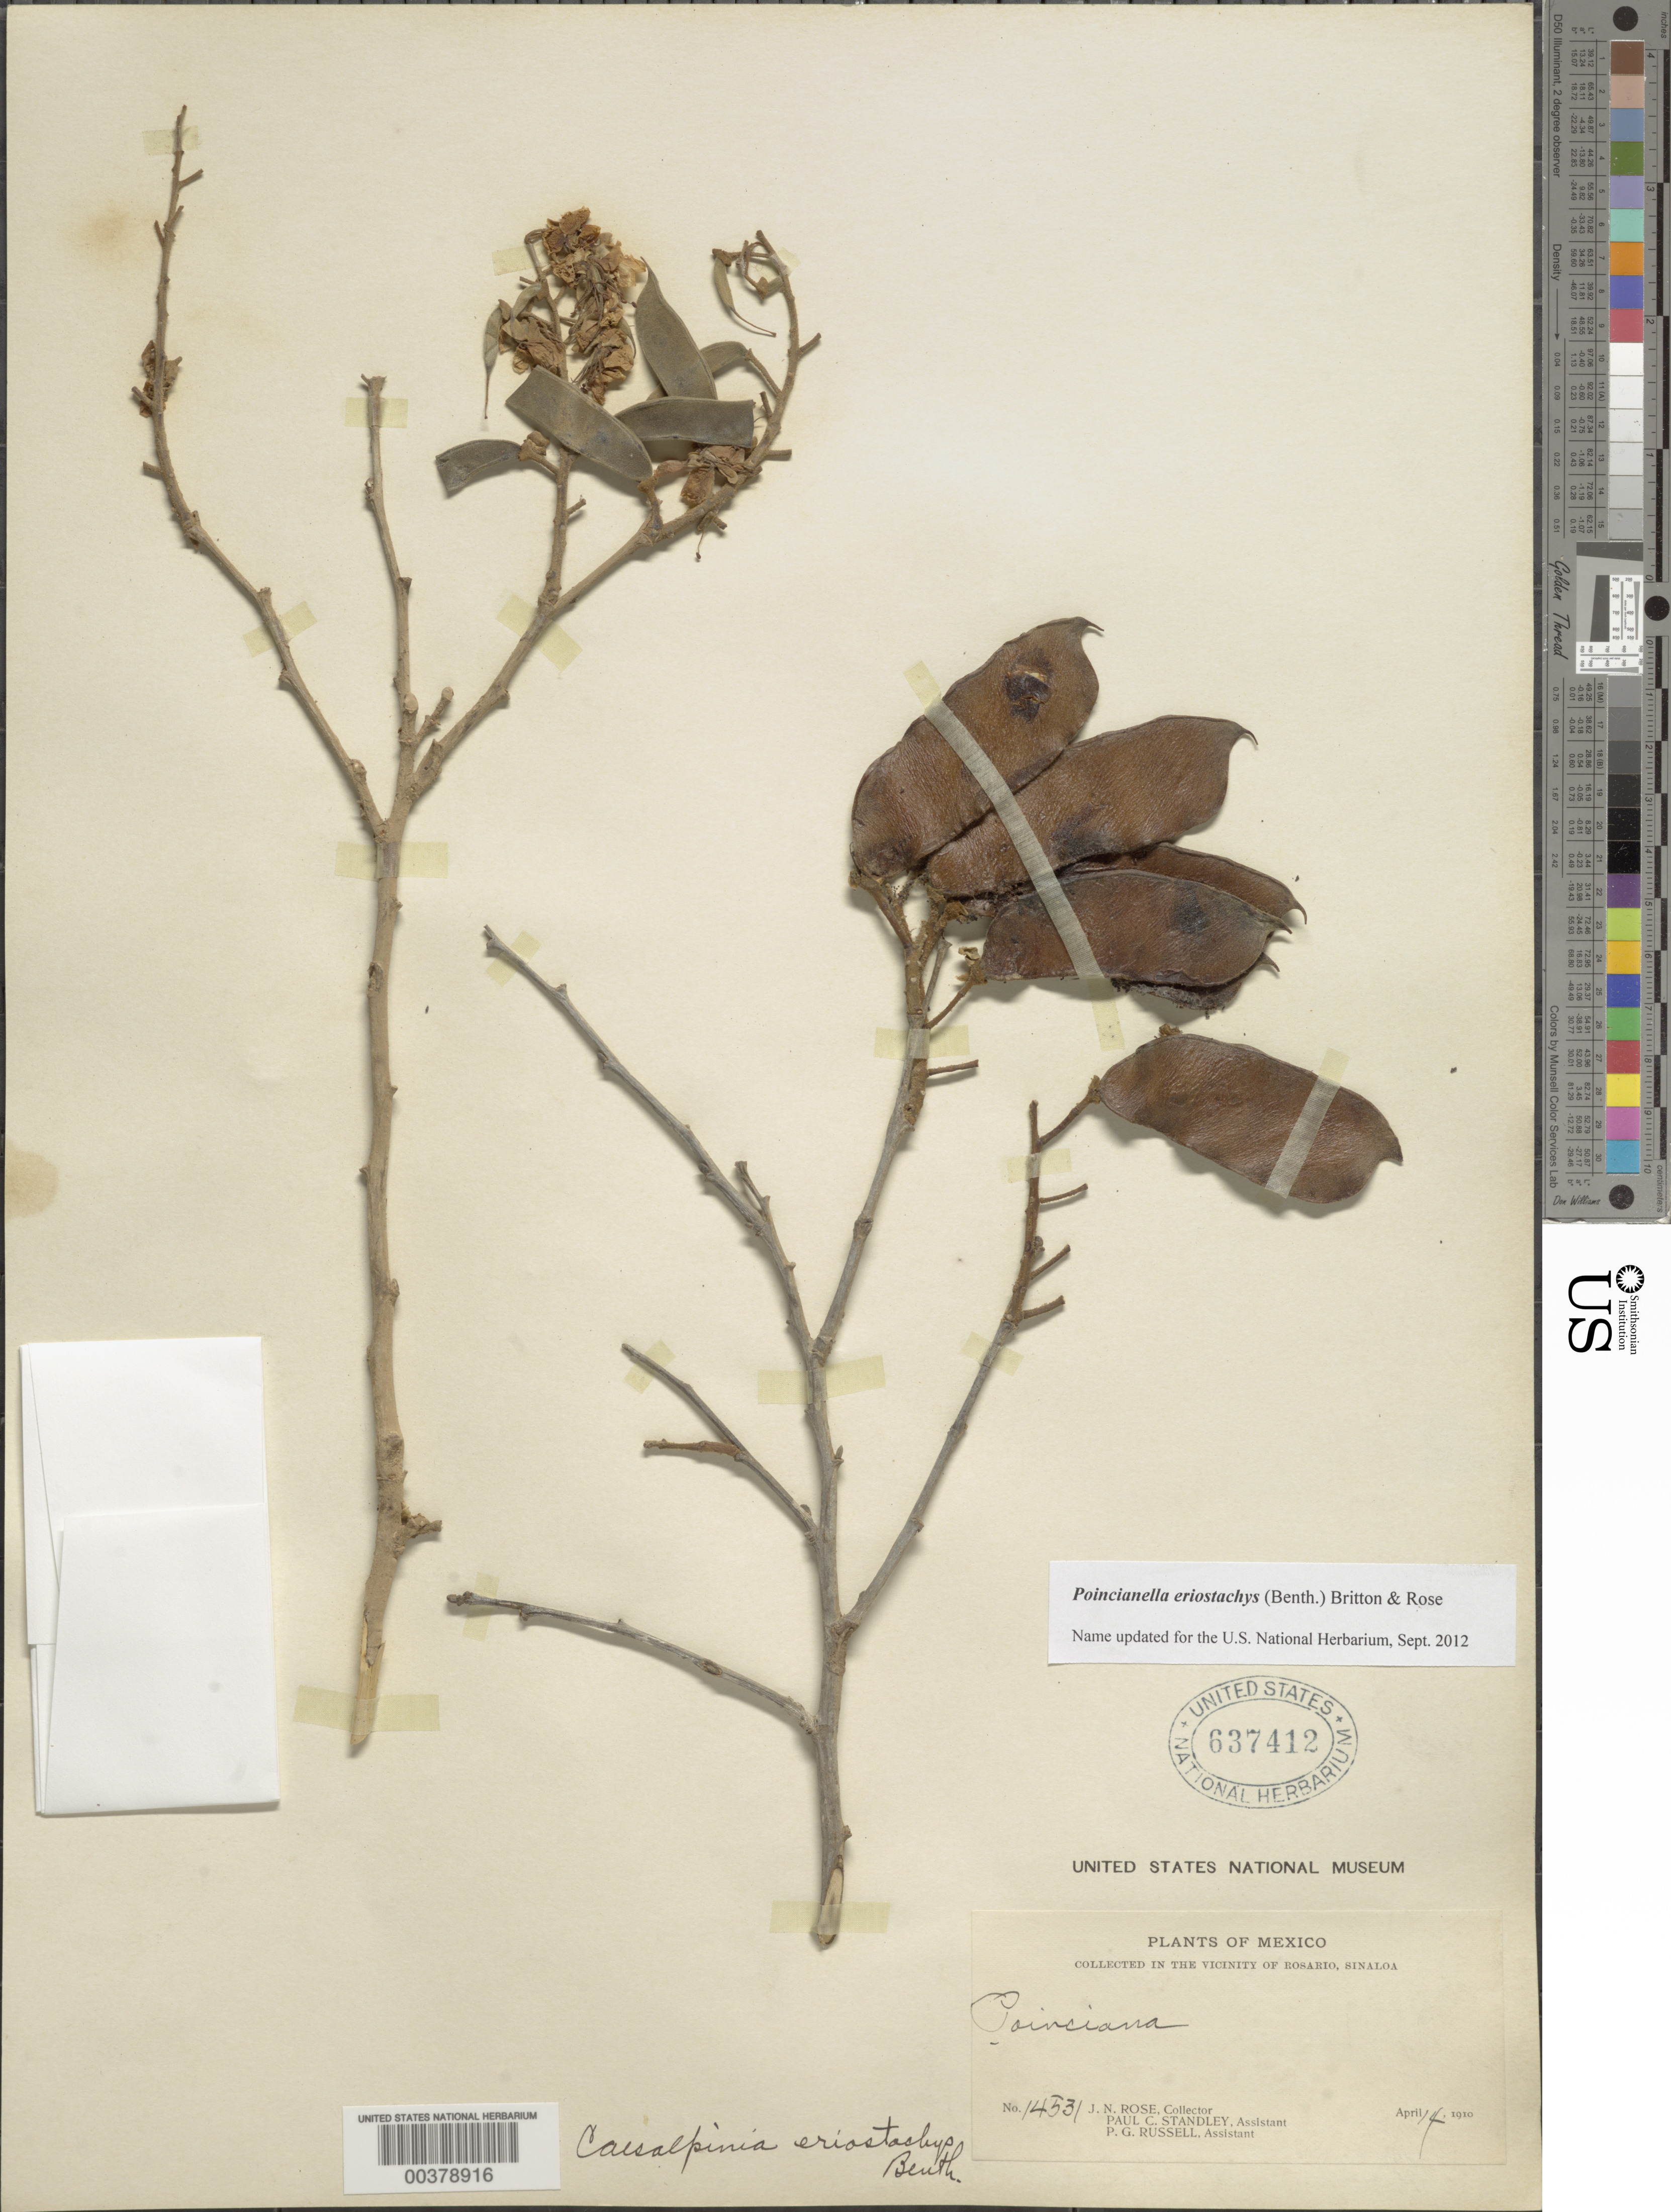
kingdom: Plantae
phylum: Tracheophyta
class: Magnoliopsida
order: Fabales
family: Fabaceae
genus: Cenostigma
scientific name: Cenostigma eriostachys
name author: (Benth.) Gagnon & G.P. Lewis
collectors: J. N. Rose, P. C. Standley & P. G. Russell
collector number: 14531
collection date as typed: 14 Apr 1910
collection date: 1910-04-14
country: Mexico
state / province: Sinaloa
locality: Vicinity of Rosario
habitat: Thickets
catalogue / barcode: US 637412